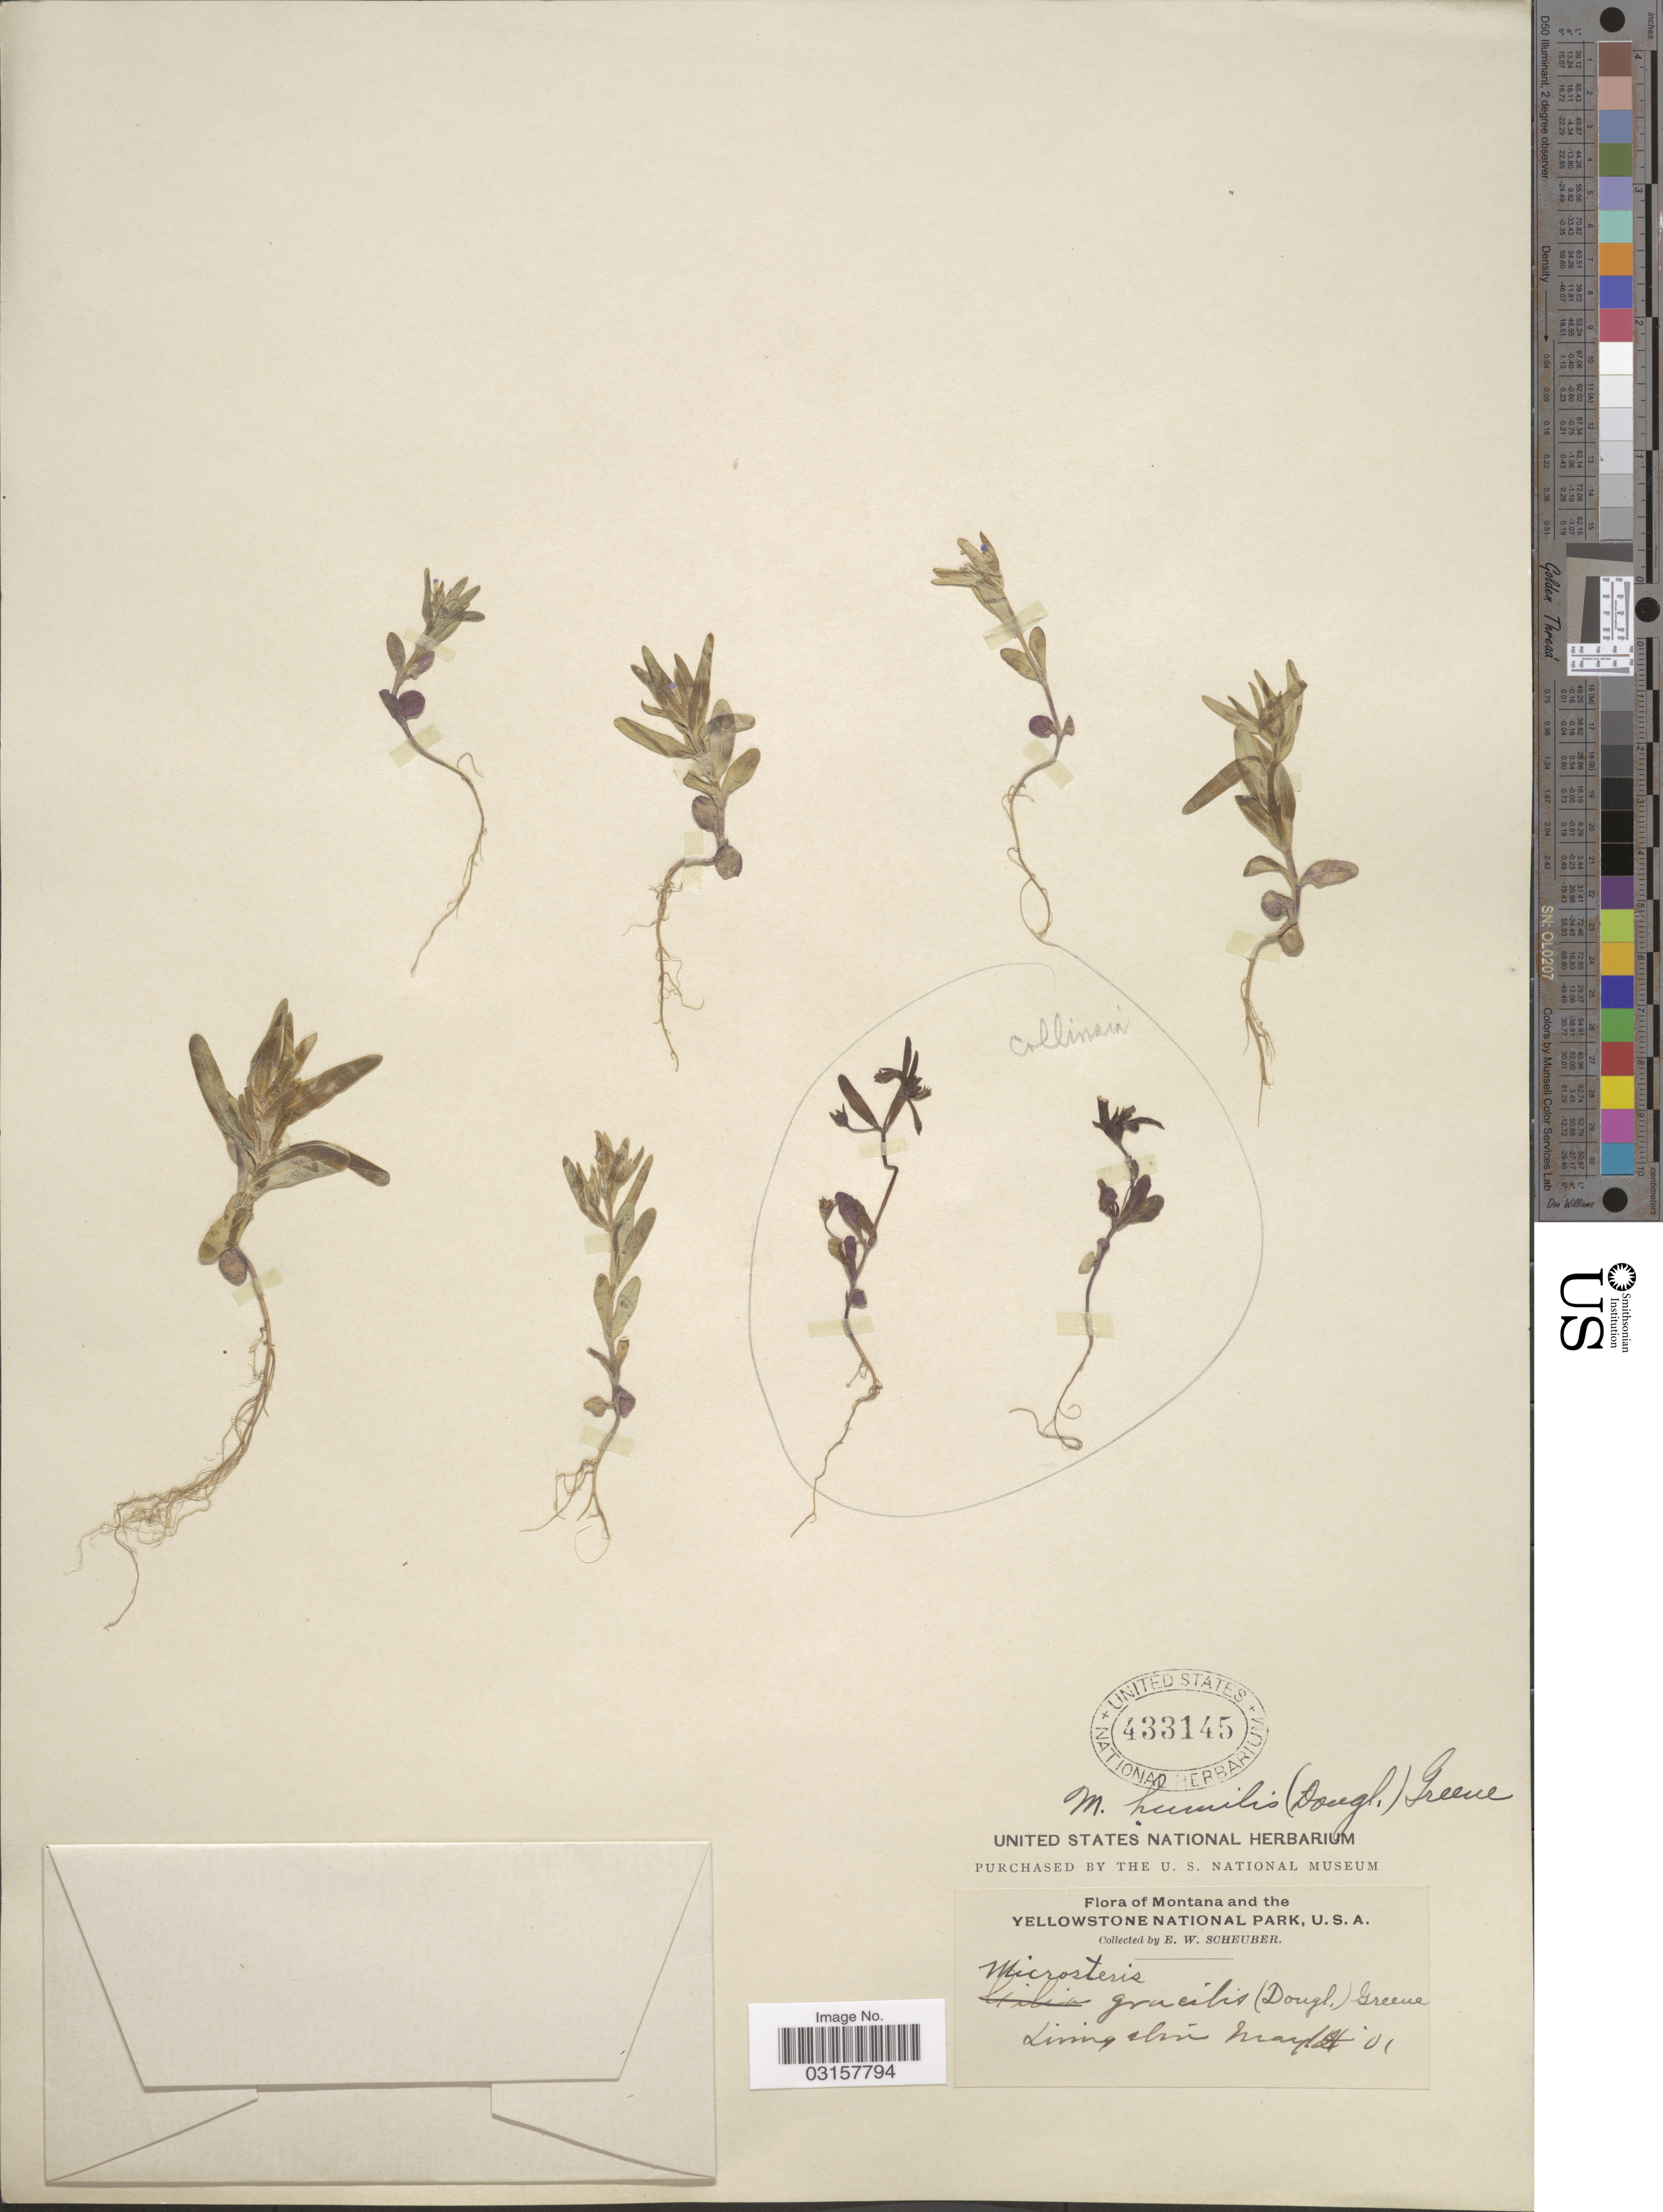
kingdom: Plantae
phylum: Tracheophyta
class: Magnoliopsida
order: Ericales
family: Polemoniaceae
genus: Microsteris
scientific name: Microsteris gracilis var. humilior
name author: (Hook.) Cronquist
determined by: (US) Smithsonian Institution - National Museum of Natural History - Department of Botany (UNITED STATES)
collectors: E. Scheuber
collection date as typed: Transcribed d/m/y: 4/5/1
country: United States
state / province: Montana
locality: The Yellowstone National Park. Livingston.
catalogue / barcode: US 433145